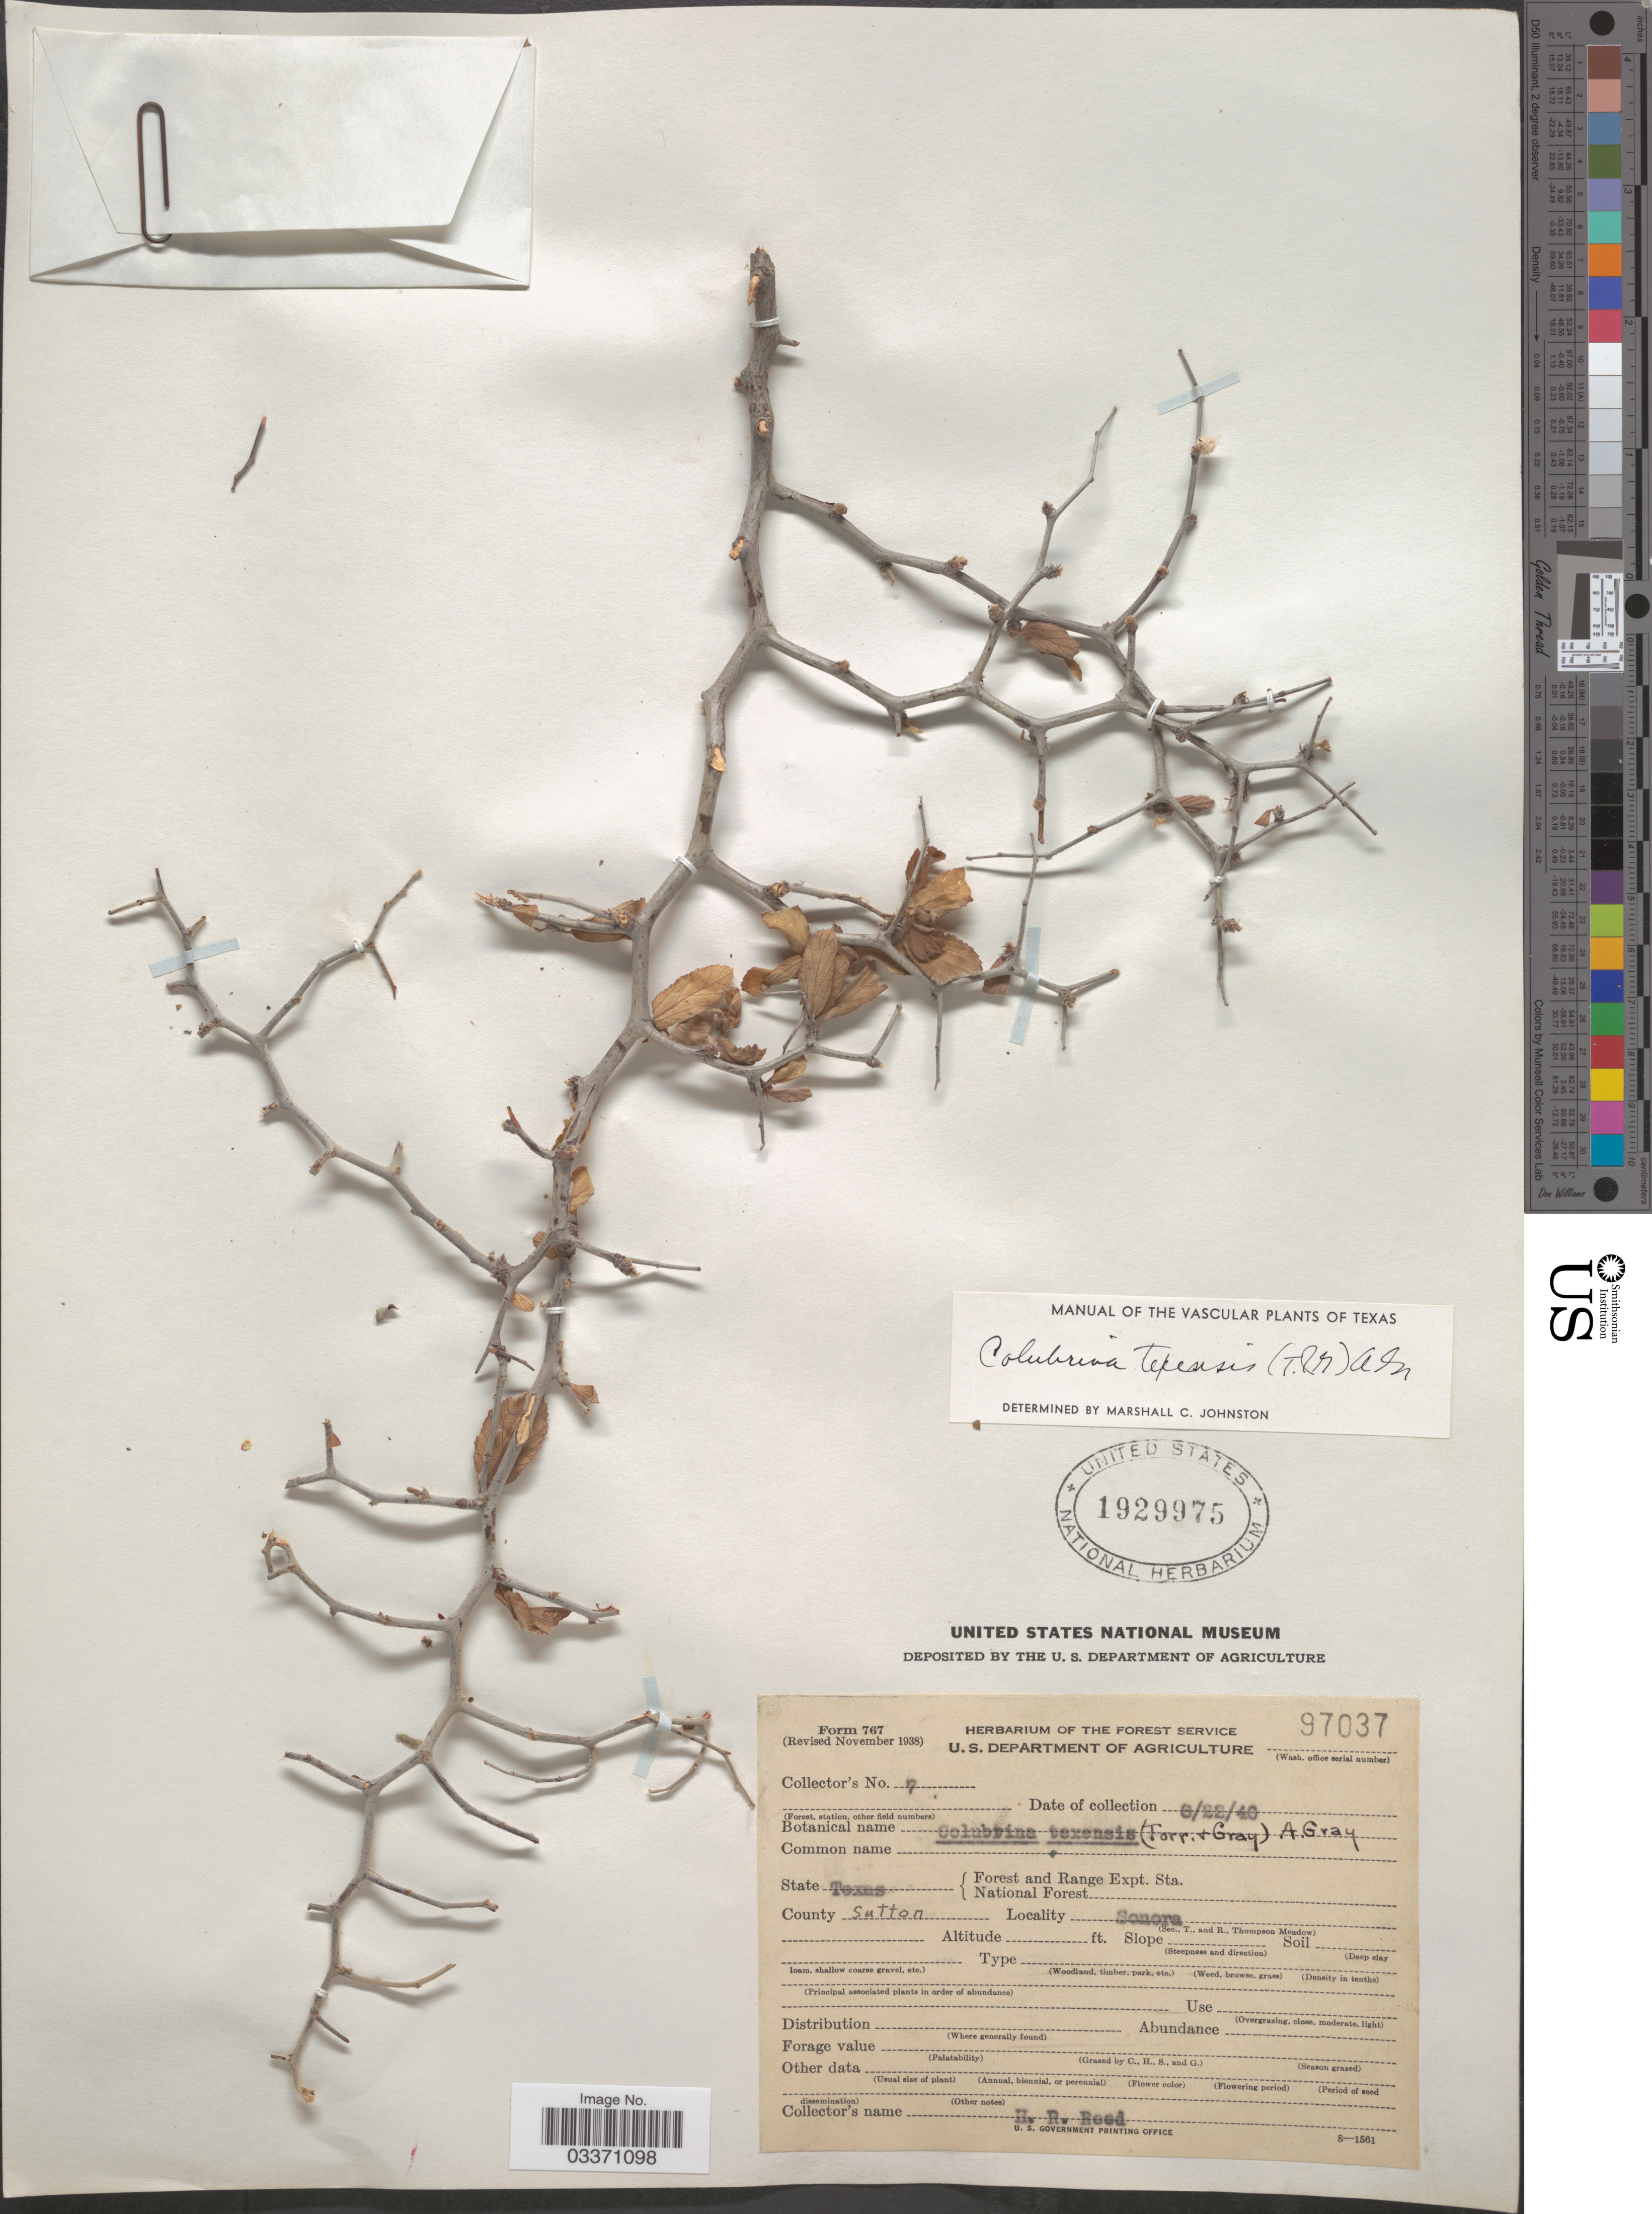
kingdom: Plantae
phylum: Tracheophyta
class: Magnoliopsida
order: Rosales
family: Rhamnaceae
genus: Colubrina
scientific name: Colubrina texensis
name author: (Torr. & A. Gray) A. Gray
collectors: H. Reed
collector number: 7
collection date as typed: Transcribed d/m/y: 22/6/40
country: United States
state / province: Texas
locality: County Sutton. Sonora.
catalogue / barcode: US 1929975